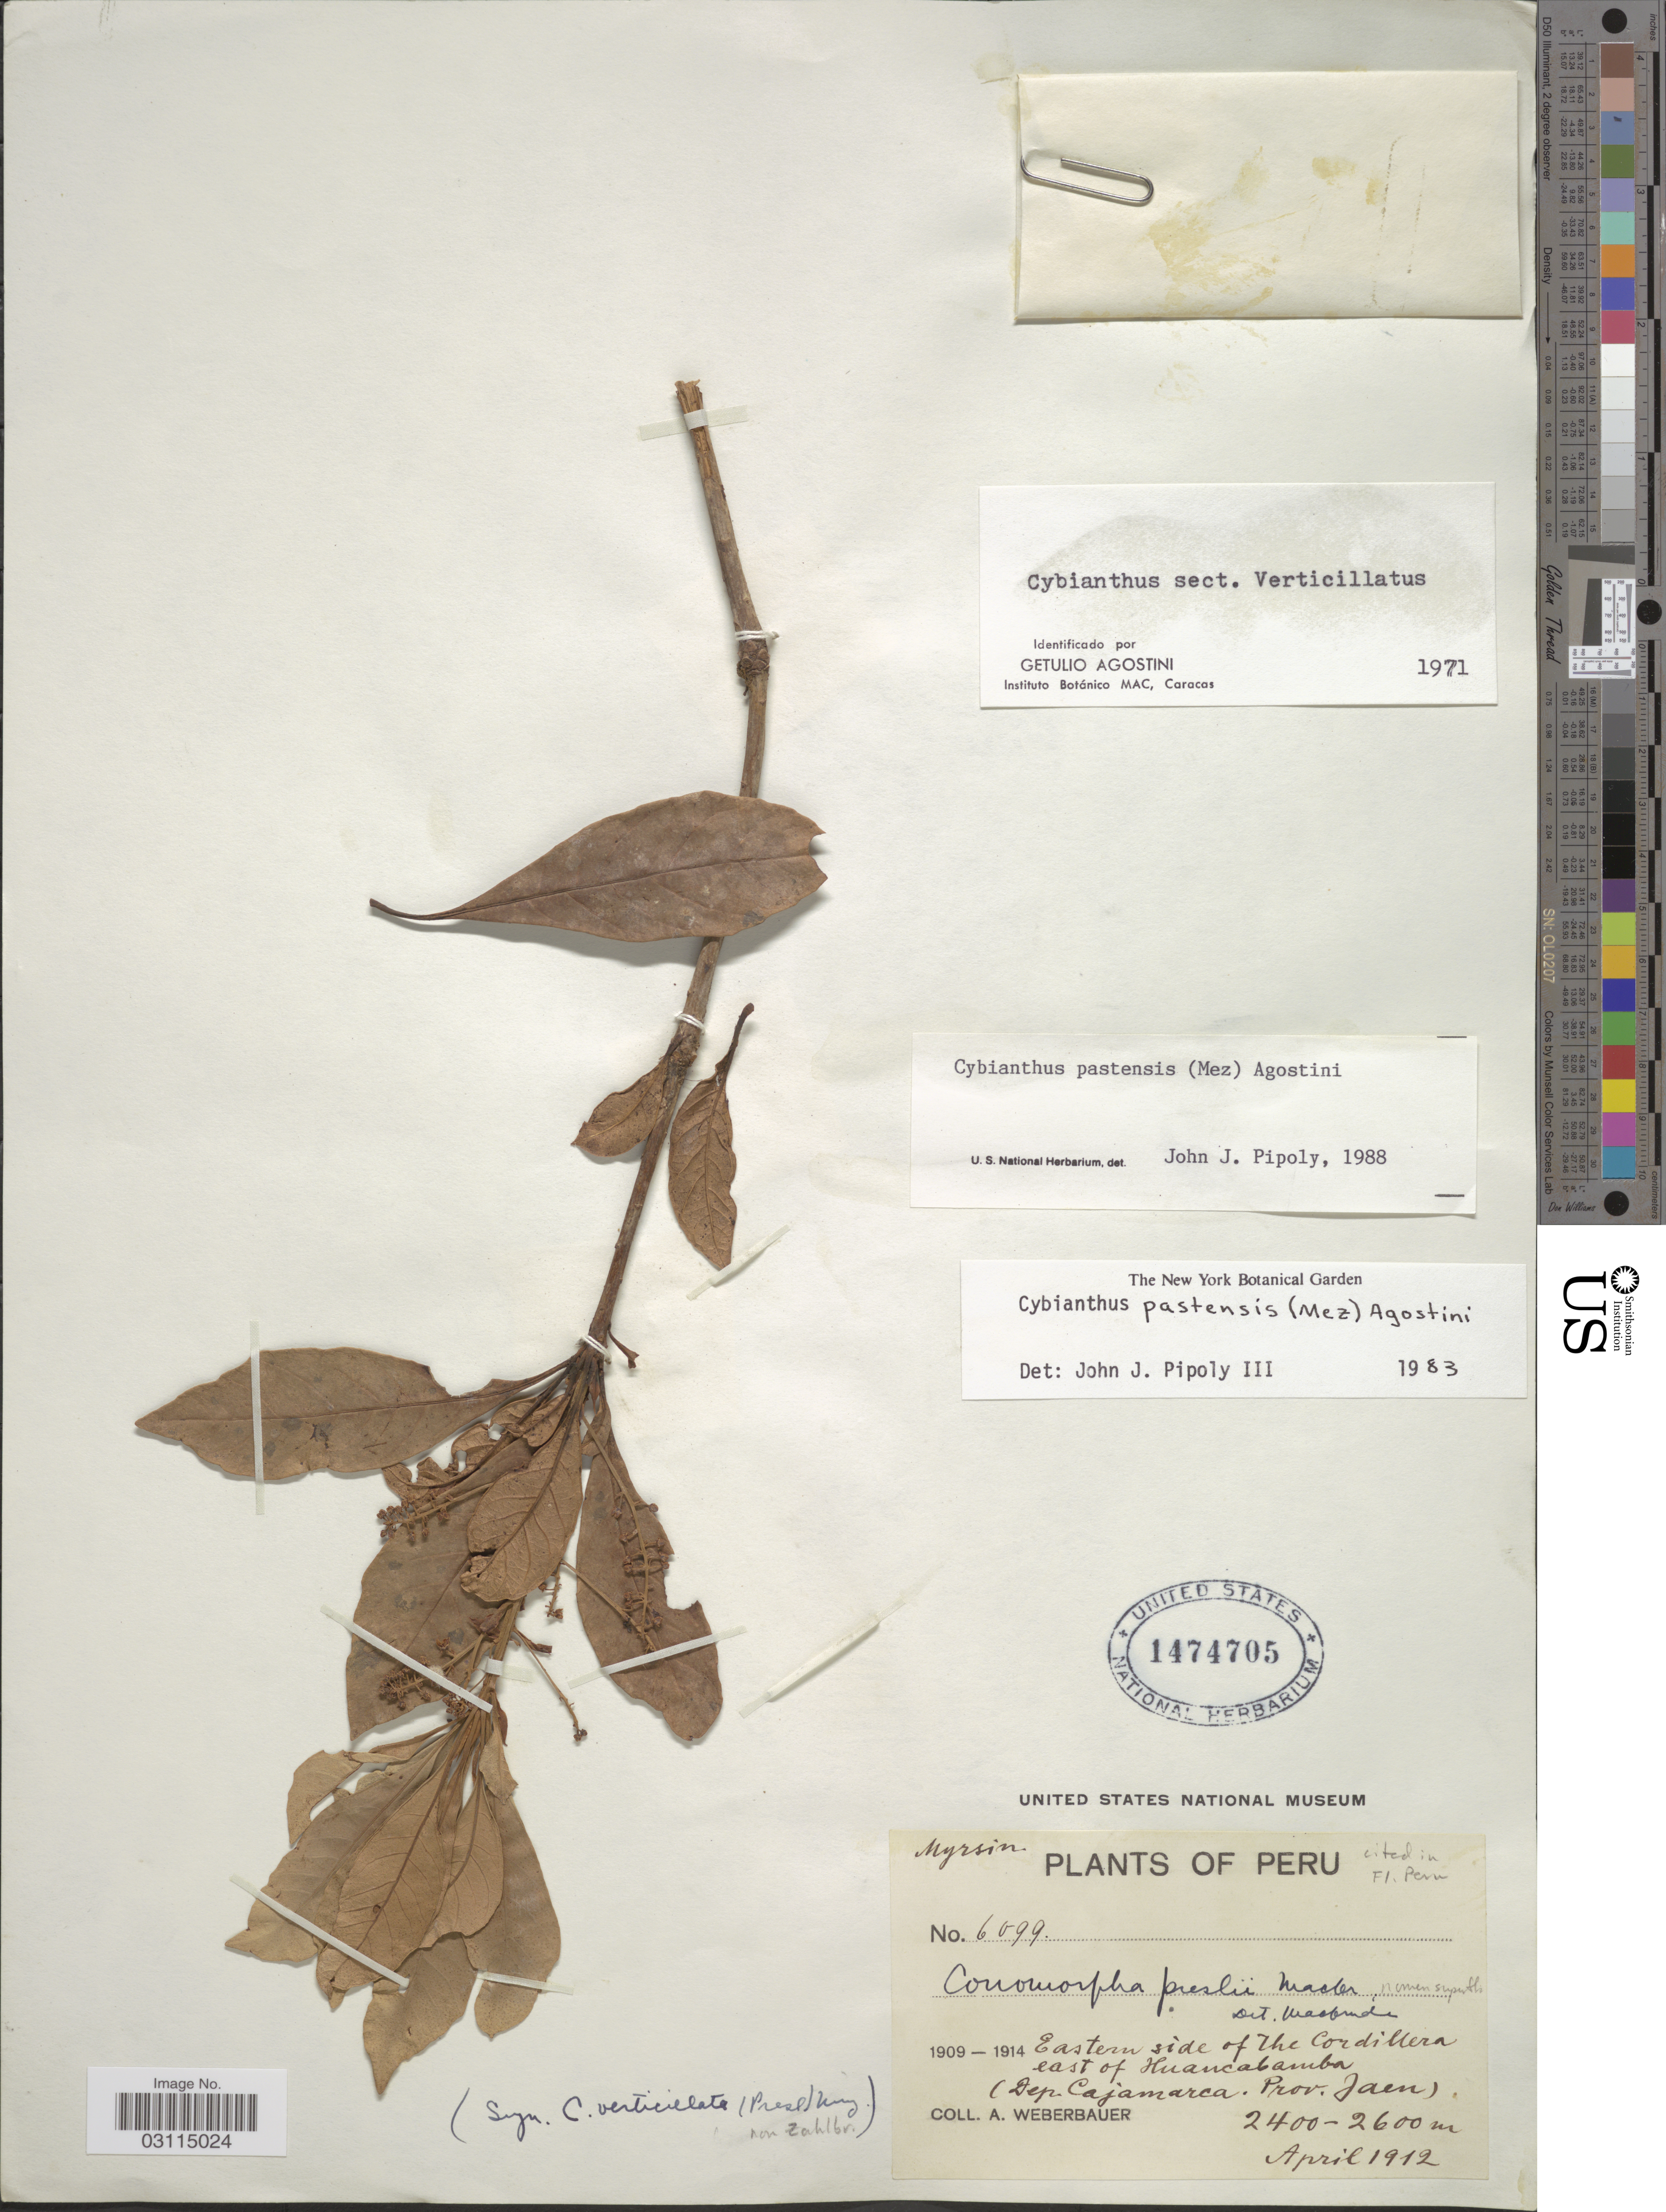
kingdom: Plantae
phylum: Tracheophyta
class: Magnoliopsida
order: Ericales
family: Primulaceae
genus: Cybianthus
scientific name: Cybianthus pastensis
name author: (Mez) G. Agostini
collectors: A. Weberbauer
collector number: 699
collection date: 1912-04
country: Peru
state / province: Cajamarca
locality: Eastern side of the Cordillera east of Huancabamba, (Dep. Cajamarca, Prov. Jaen).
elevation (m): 2400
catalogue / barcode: US 1474705